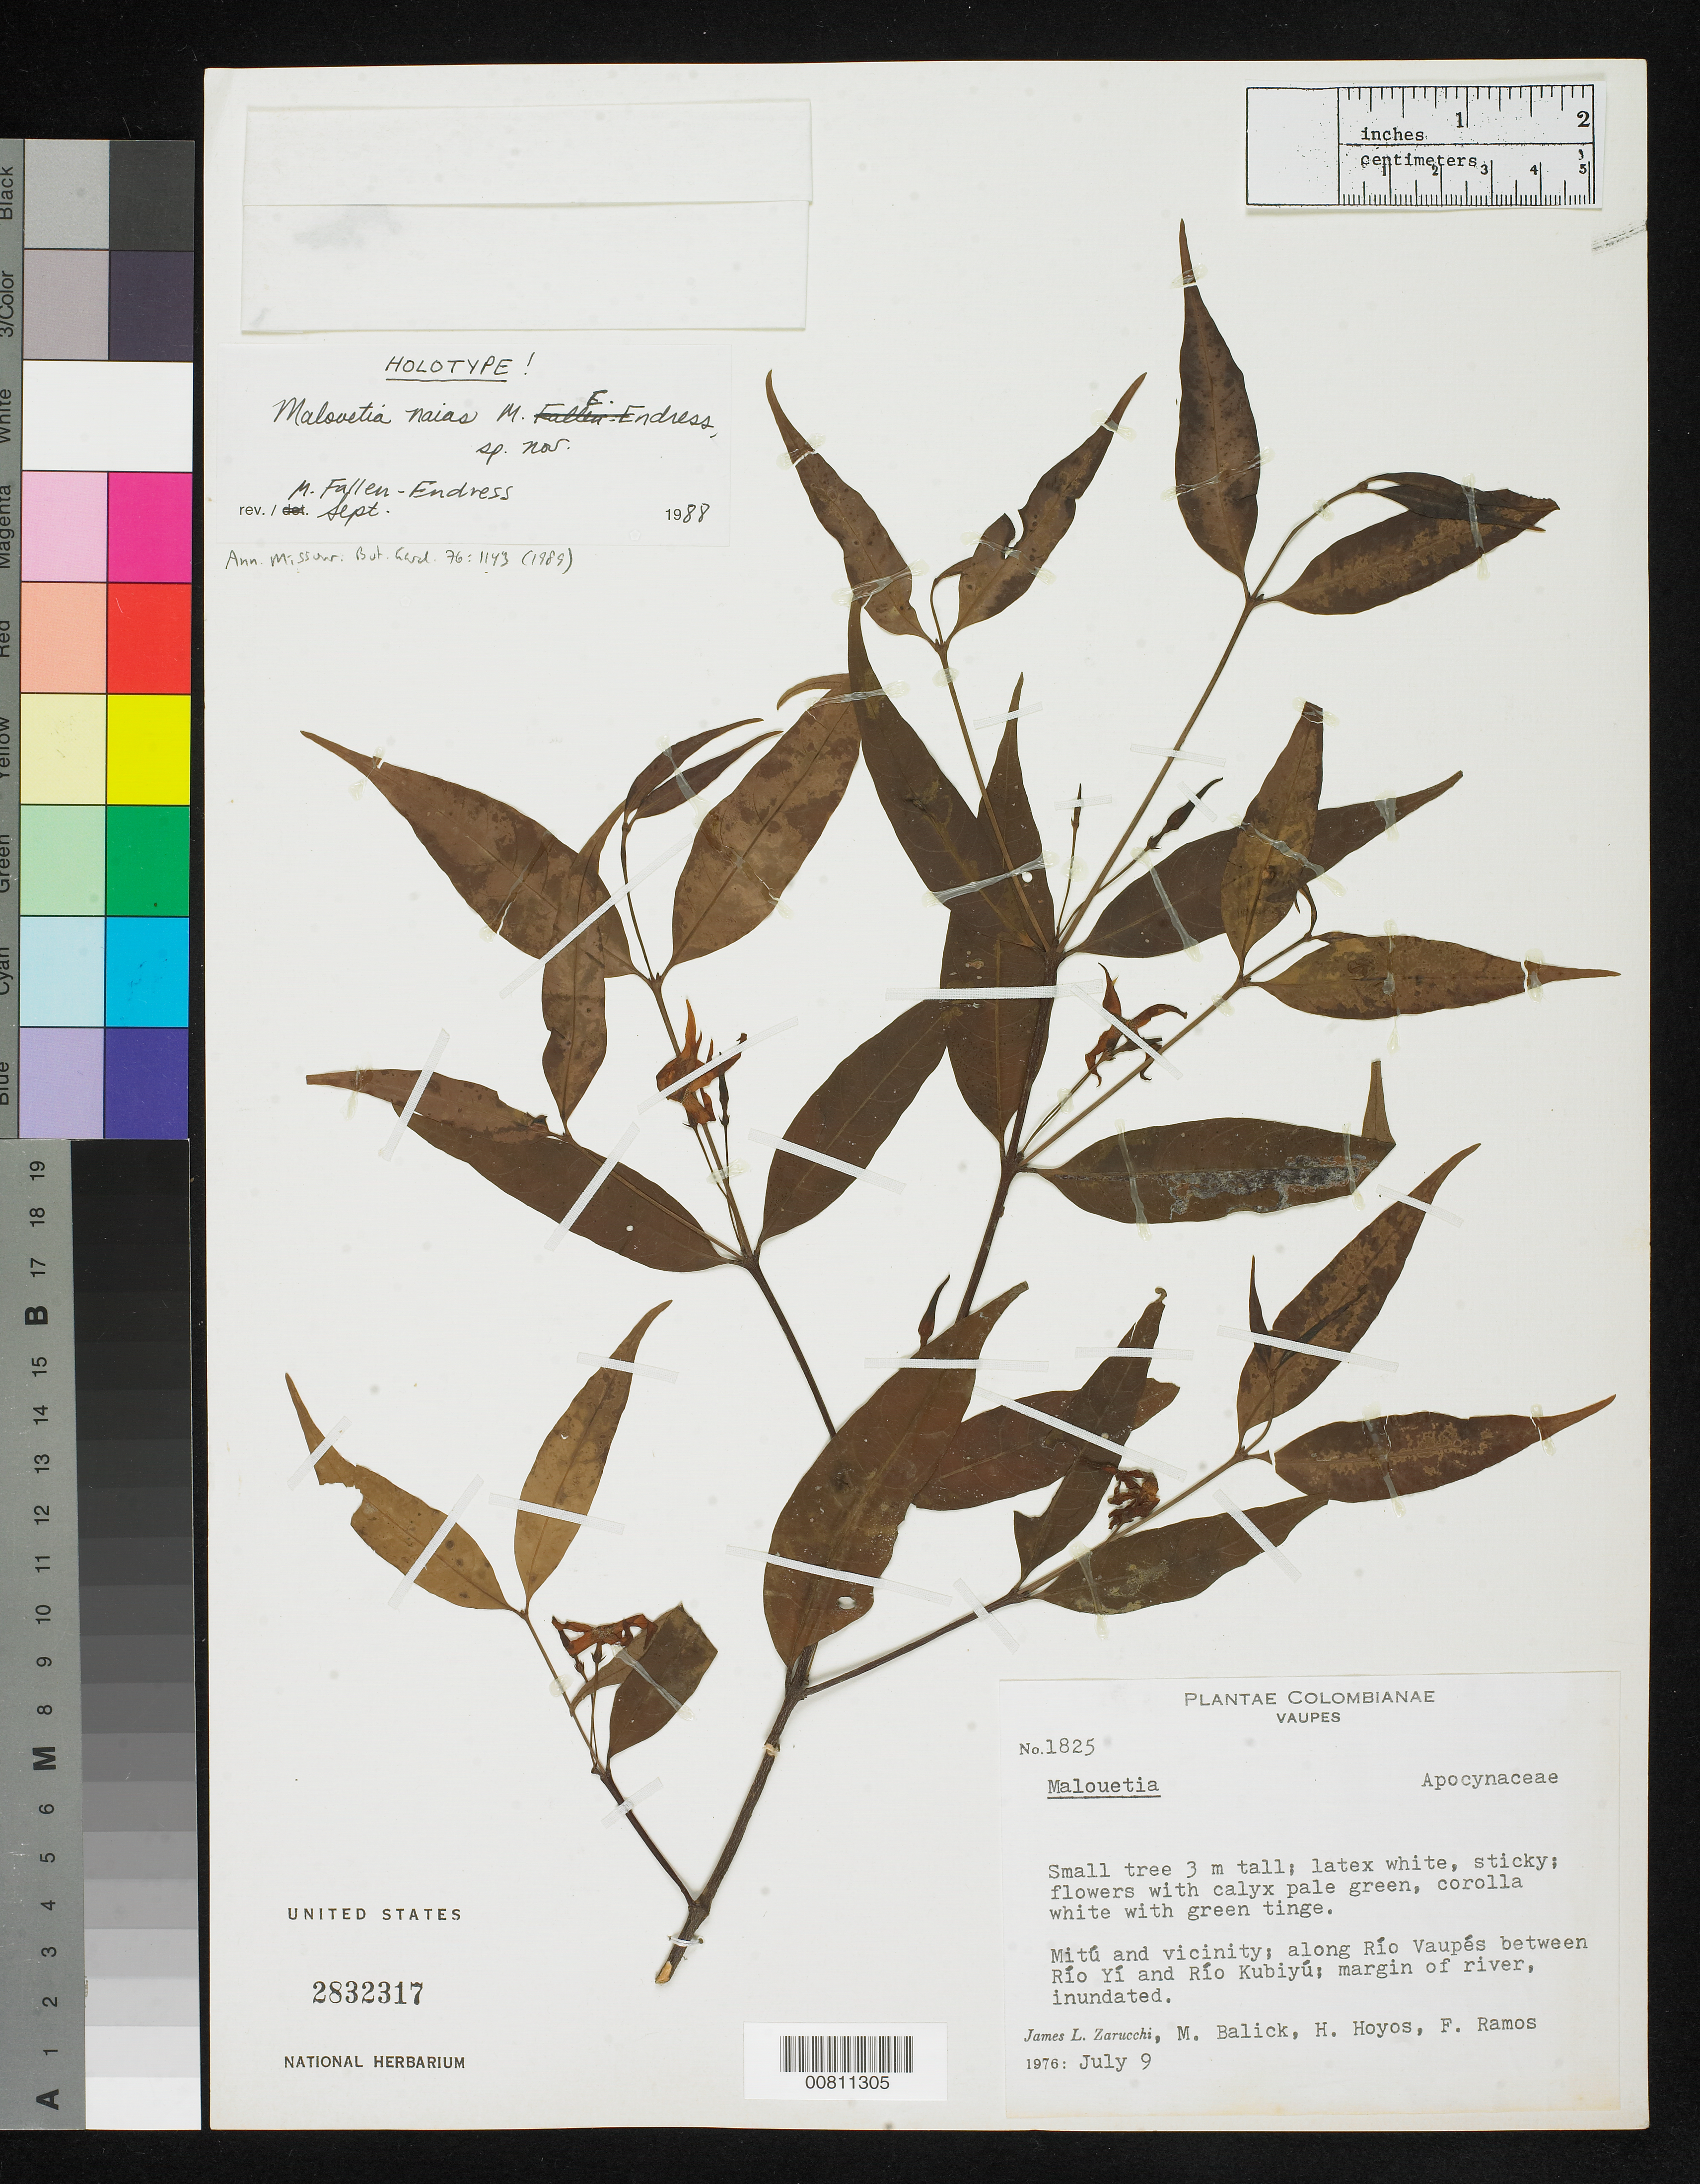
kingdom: Plantae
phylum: Tracheophyta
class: Magnoliopsida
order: Gentianales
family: Apocynaceae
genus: Malouetia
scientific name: Malouetia naias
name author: M.E. Endress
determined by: Fallen-Endress, Mary E.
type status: Holotype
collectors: J. L. Zarucchi, M. Balick, H. Hoyos & F. Ramos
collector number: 1825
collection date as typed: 09 Jul 1976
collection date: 1976-07-09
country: Colombia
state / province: Vaupés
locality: Mitú and vicinity; along Río Vaupés between Río Yí and Río Kubiyú.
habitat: Margin of river, inundated.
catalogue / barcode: US 2832317